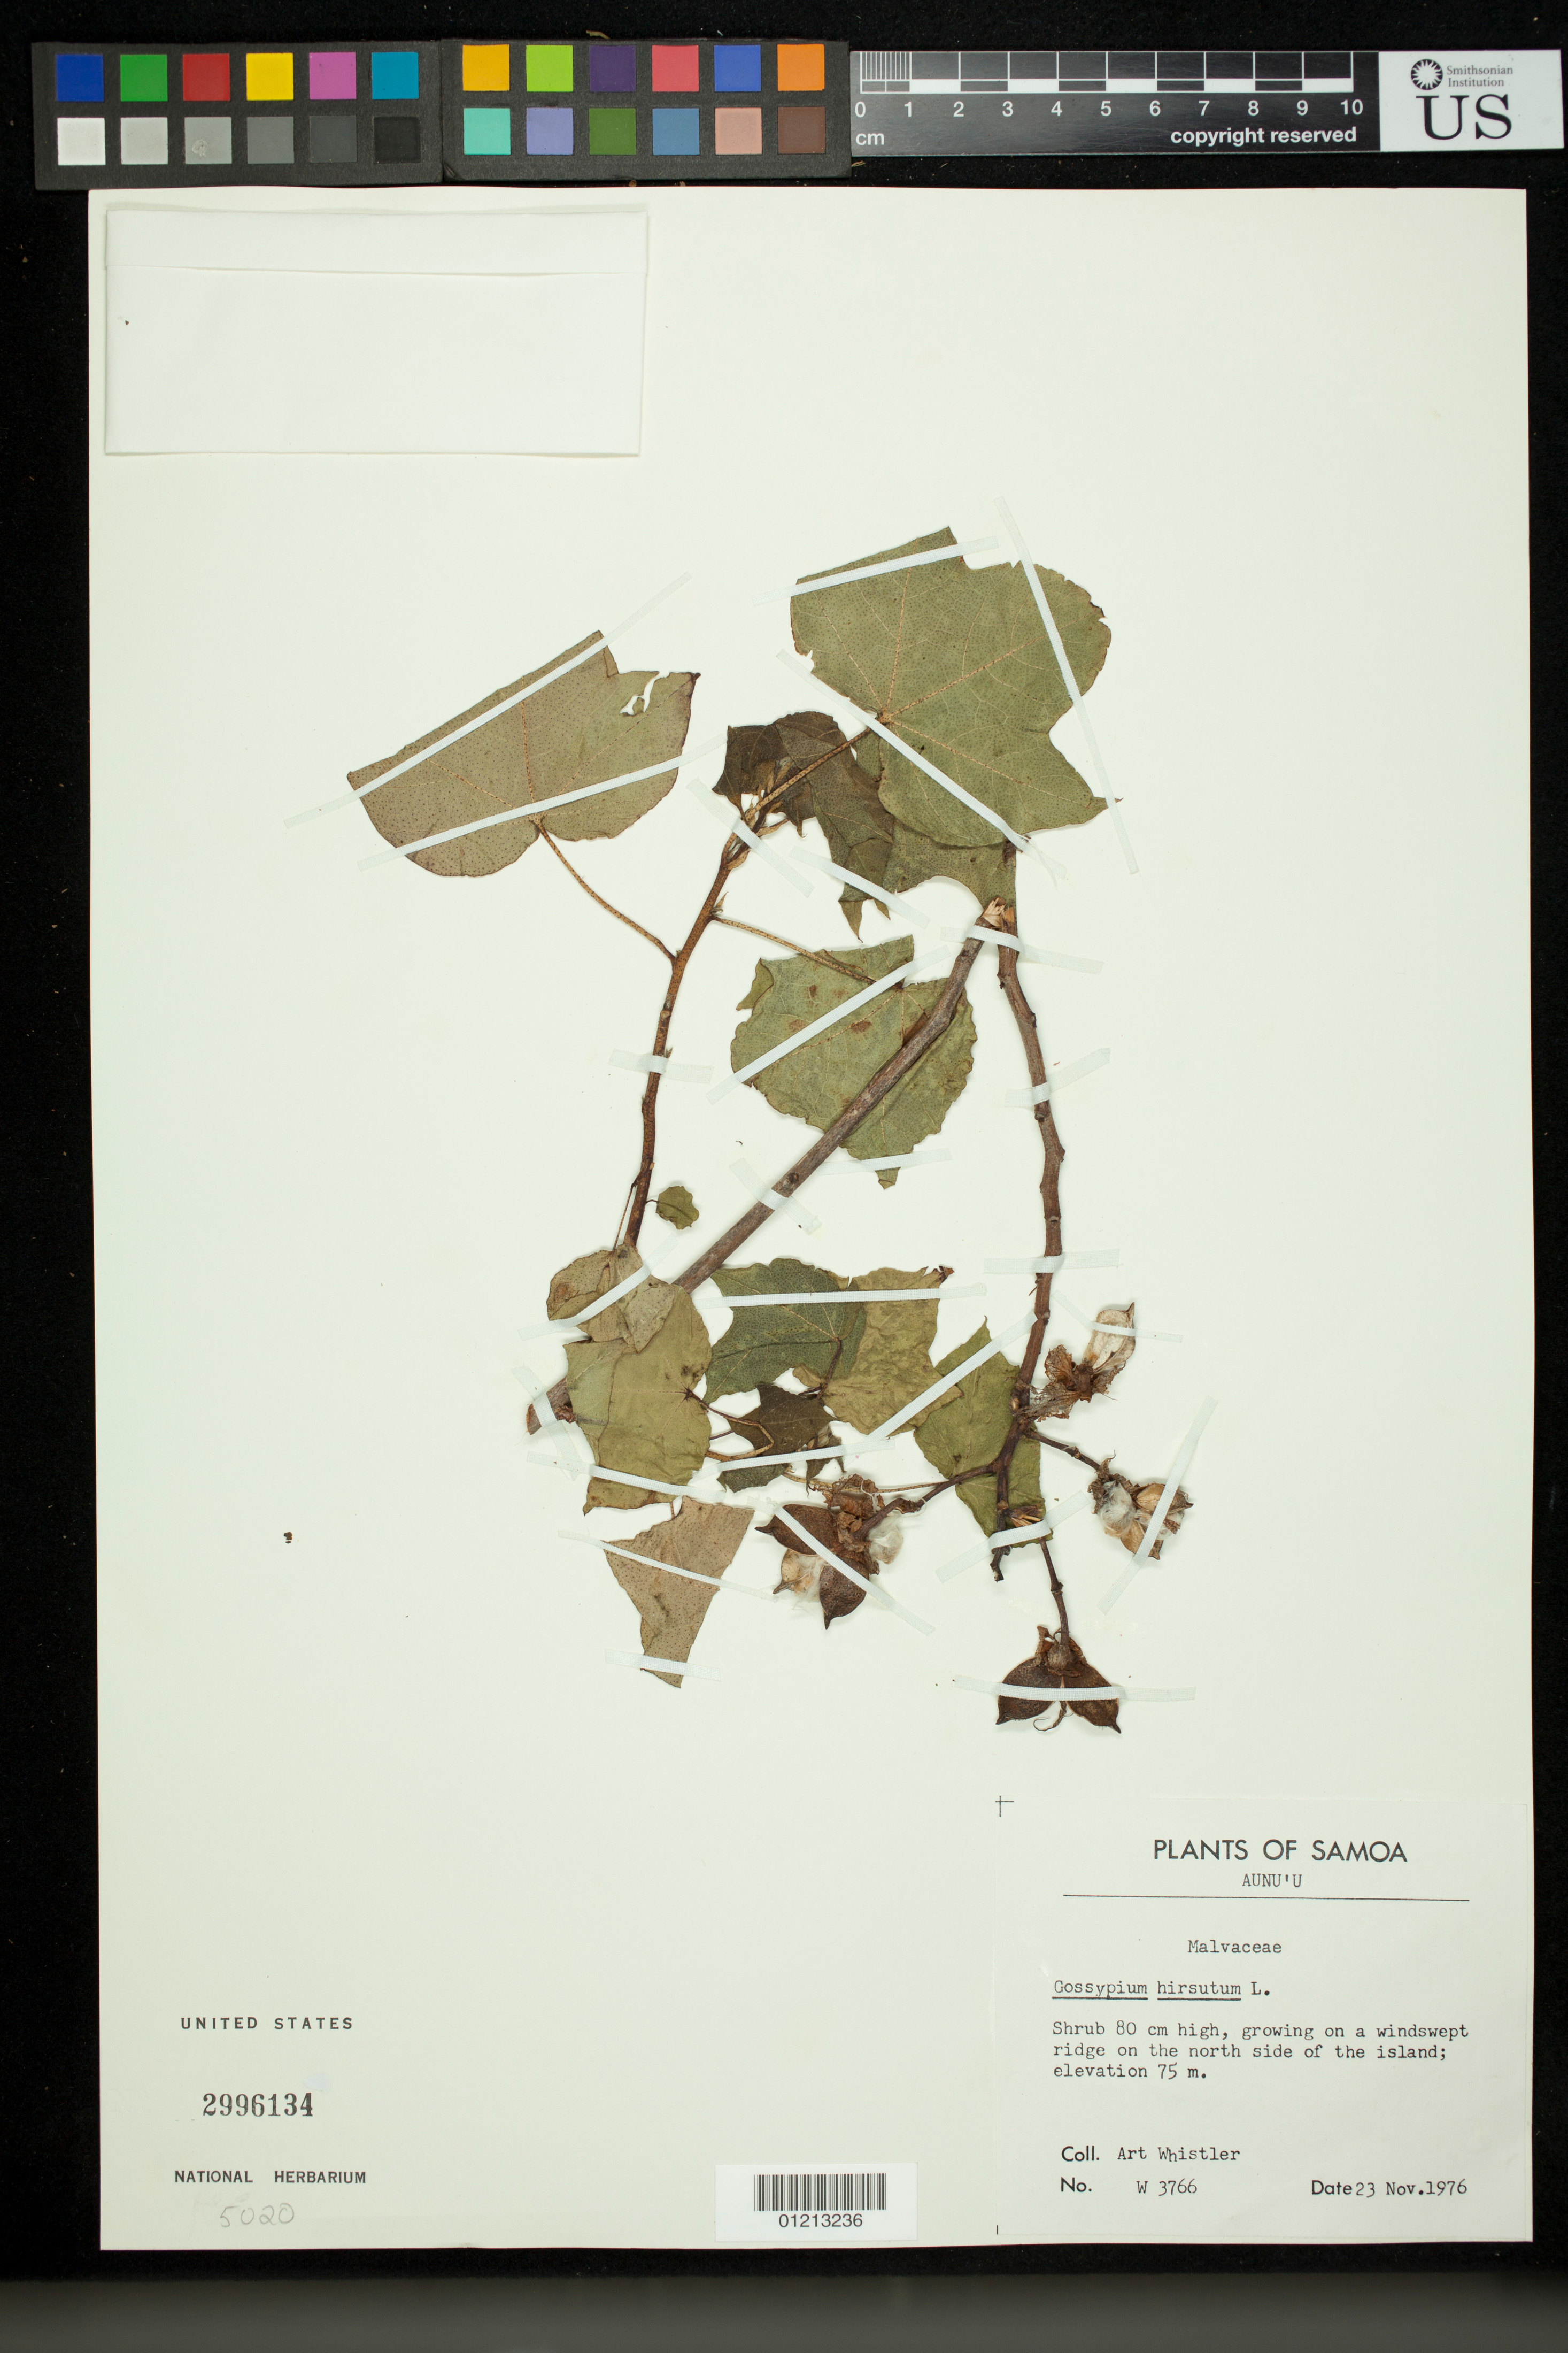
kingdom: Plantae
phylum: Tracheophyta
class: Magnoliopsida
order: Malvales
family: Malvaceae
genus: Gossypium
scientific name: Gossypium hirsutum var. taitense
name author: (Parl.) Roberty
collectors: A. Whistler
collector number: W 3766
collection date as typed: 23 Nov 1976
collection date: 1976-11-23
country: American Samoa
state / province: Eastern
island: Aunu'u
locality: Windswept ridge on the north side of the island.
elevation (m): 75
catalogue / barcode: US 2996134